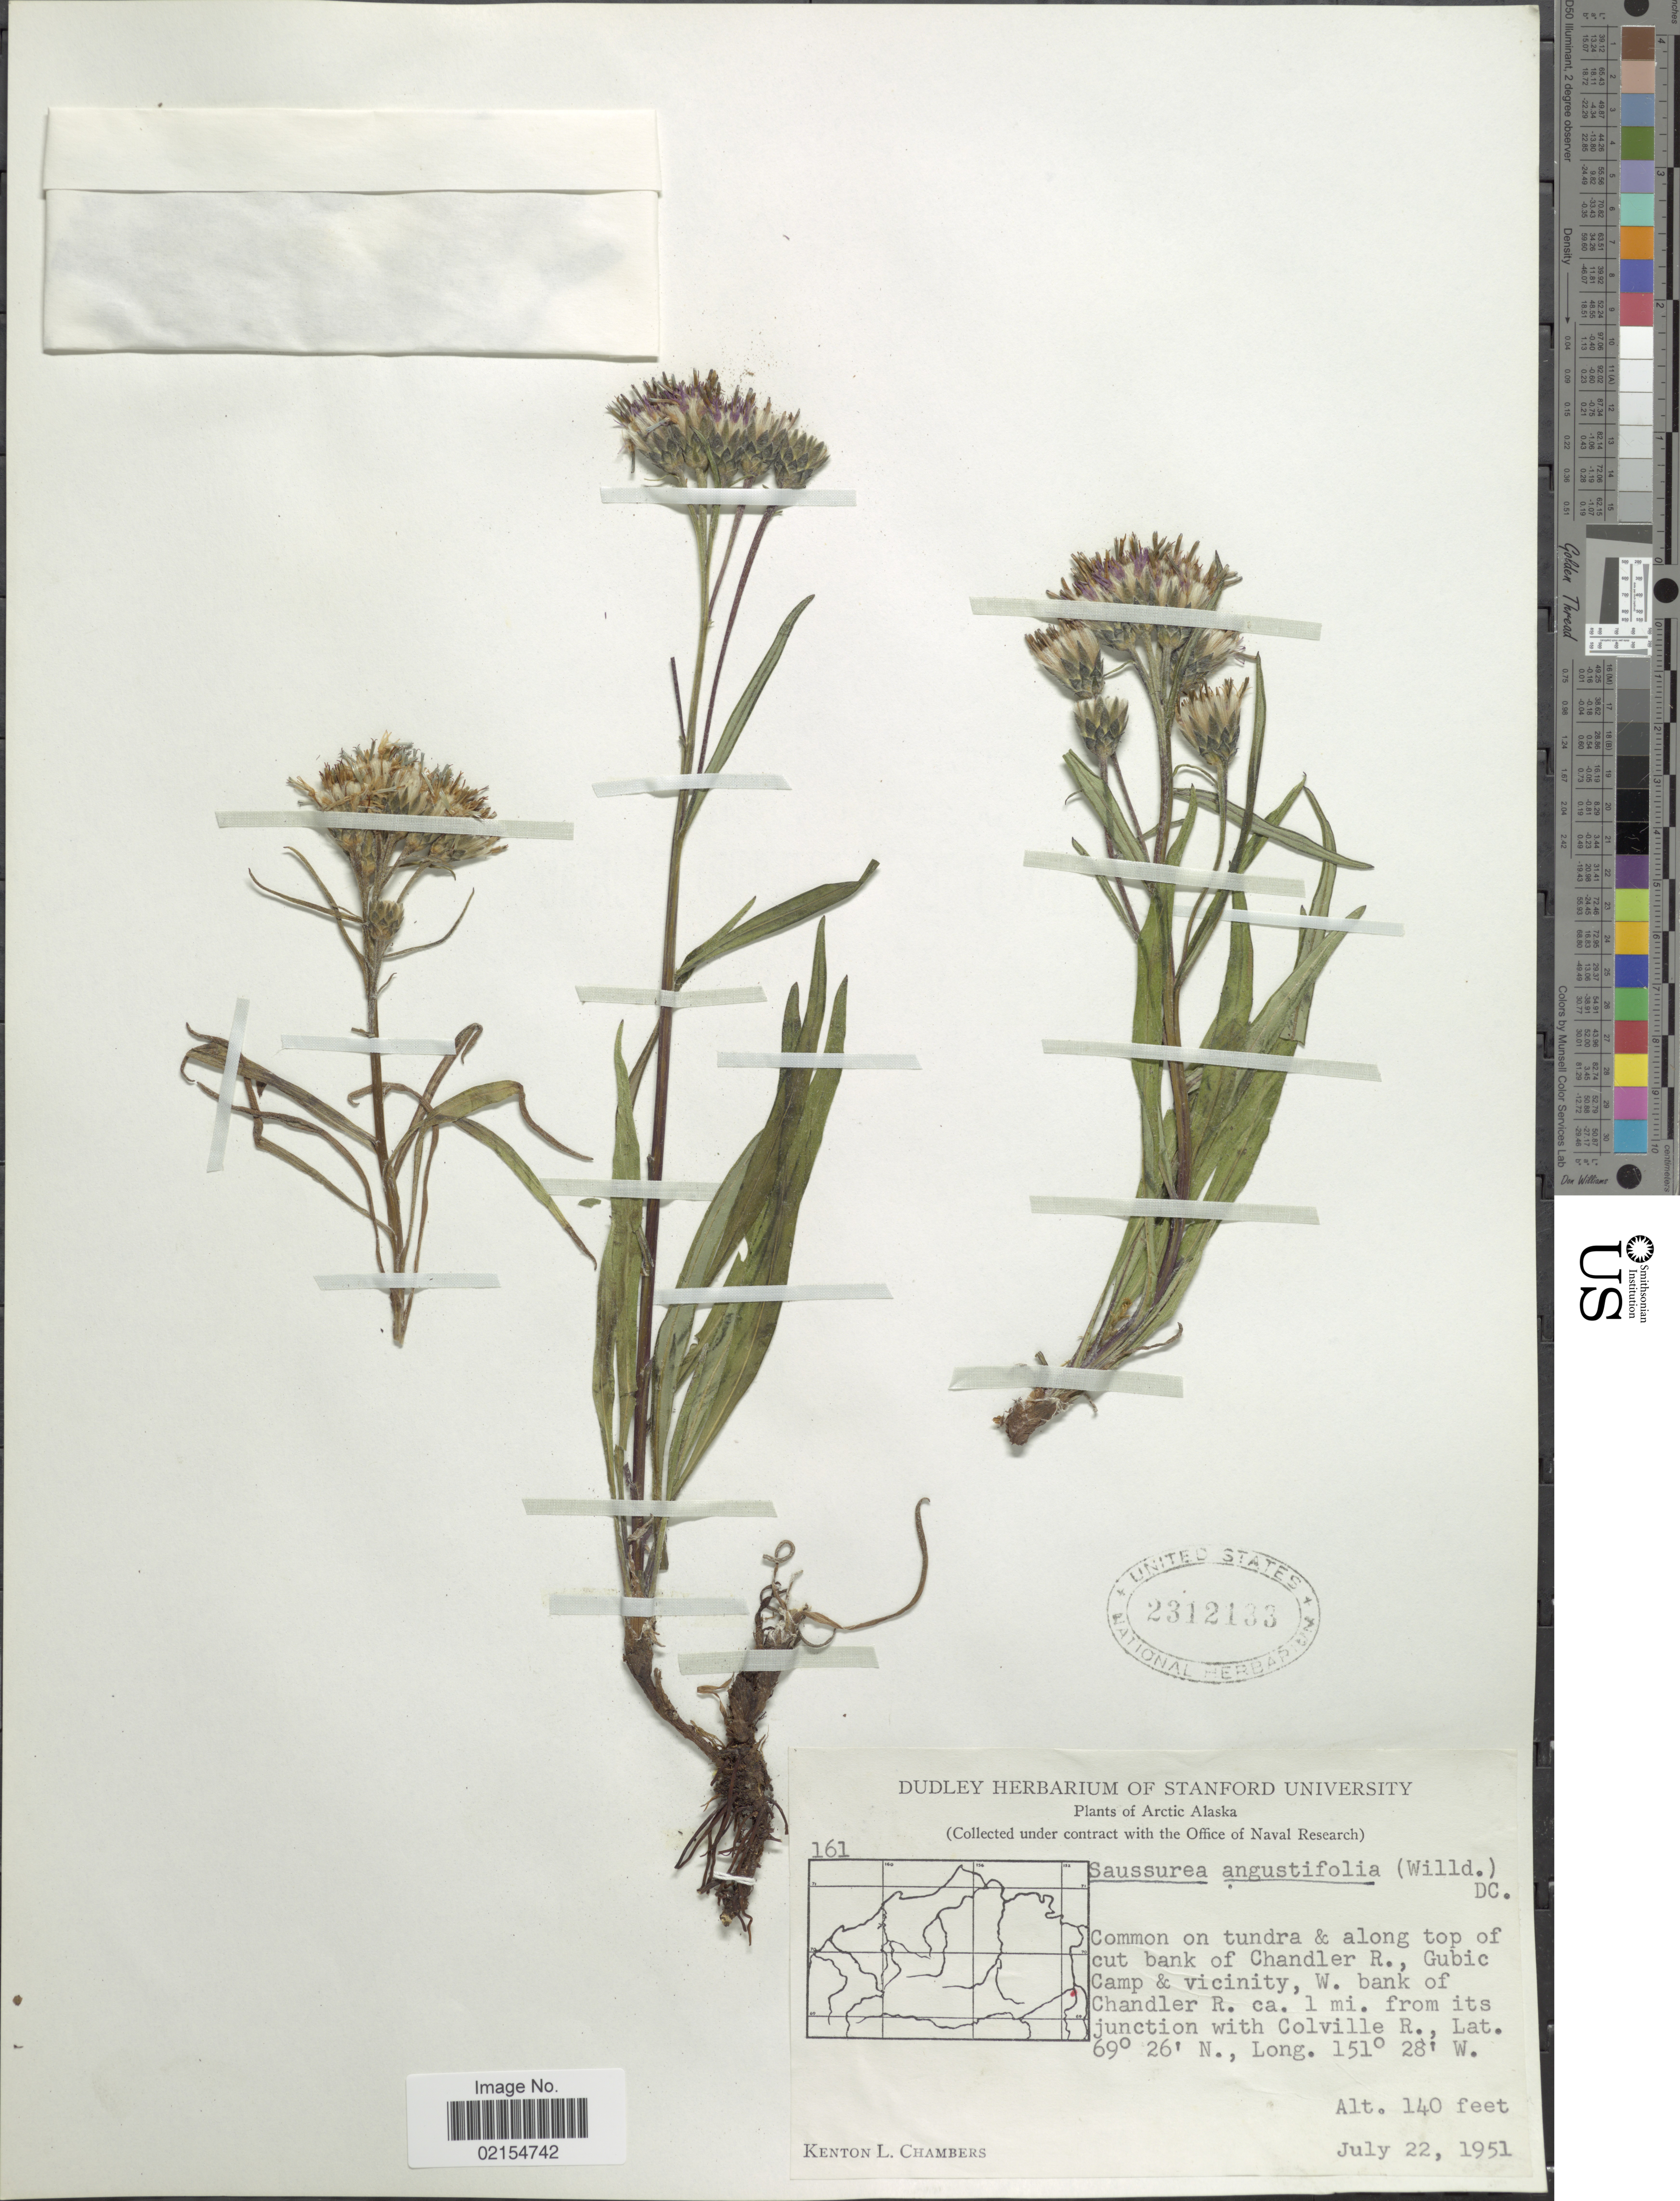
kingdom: Plantae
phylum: Tracheophyta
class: Magnoliopsida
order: Asterales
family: Asteraceae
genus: Saussurea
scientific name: Saussurea angustifolia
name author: (L.) DC.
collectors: K. L. Chambers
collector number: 161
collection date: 1951-07-22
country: United States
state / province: Alaska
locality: Arctic Alaska, Common on tundra & along top of cut bank of Chandler R., Gubic Camp & vicinity, W. bank of Chandler R., 1 mi. from iuts junction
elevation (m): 43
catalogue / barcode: US 2312133